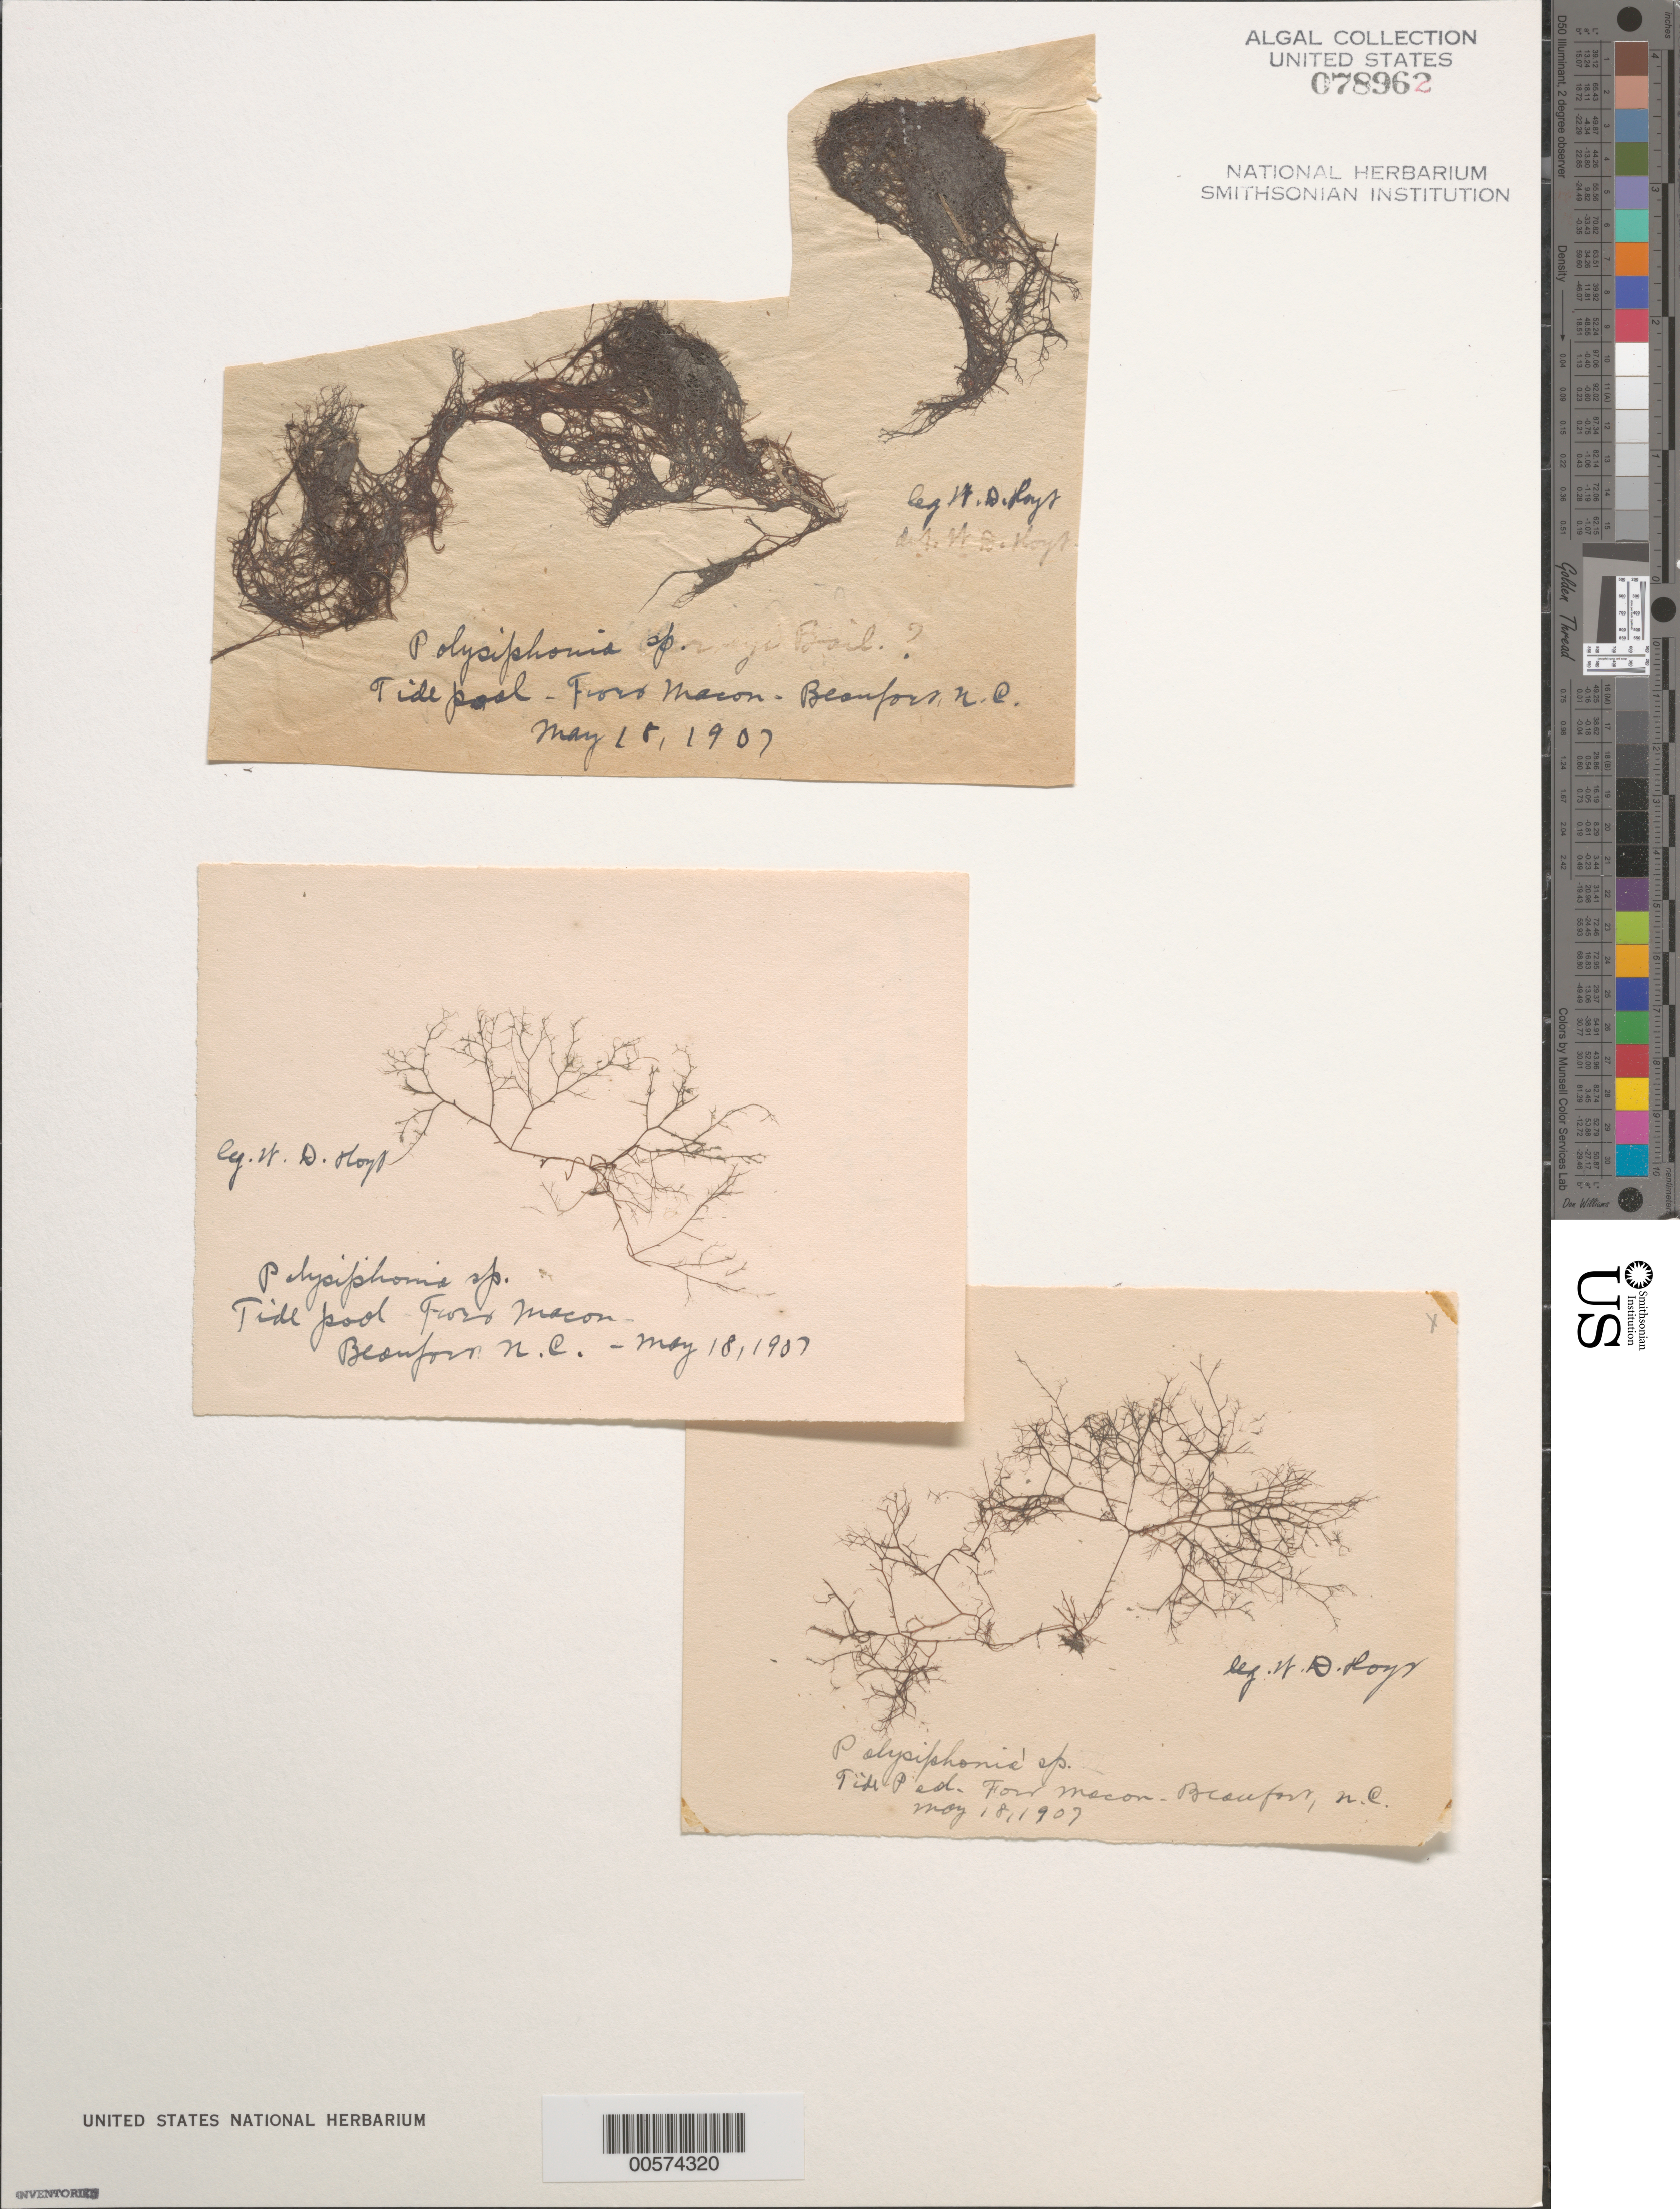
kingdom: Plantae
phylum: Rhodophyta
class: Florideophyceae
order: Ceramiales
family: Rhodomelaceae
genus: Polysiphonia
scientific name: Polysiphonia sp.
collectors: W. D. Hoyt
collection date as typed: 18 May 1907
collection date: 1907-05-18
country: United States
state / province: North Carolina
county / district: Carteret County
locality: Beaufort, Fort Macon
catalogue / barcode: US 78962